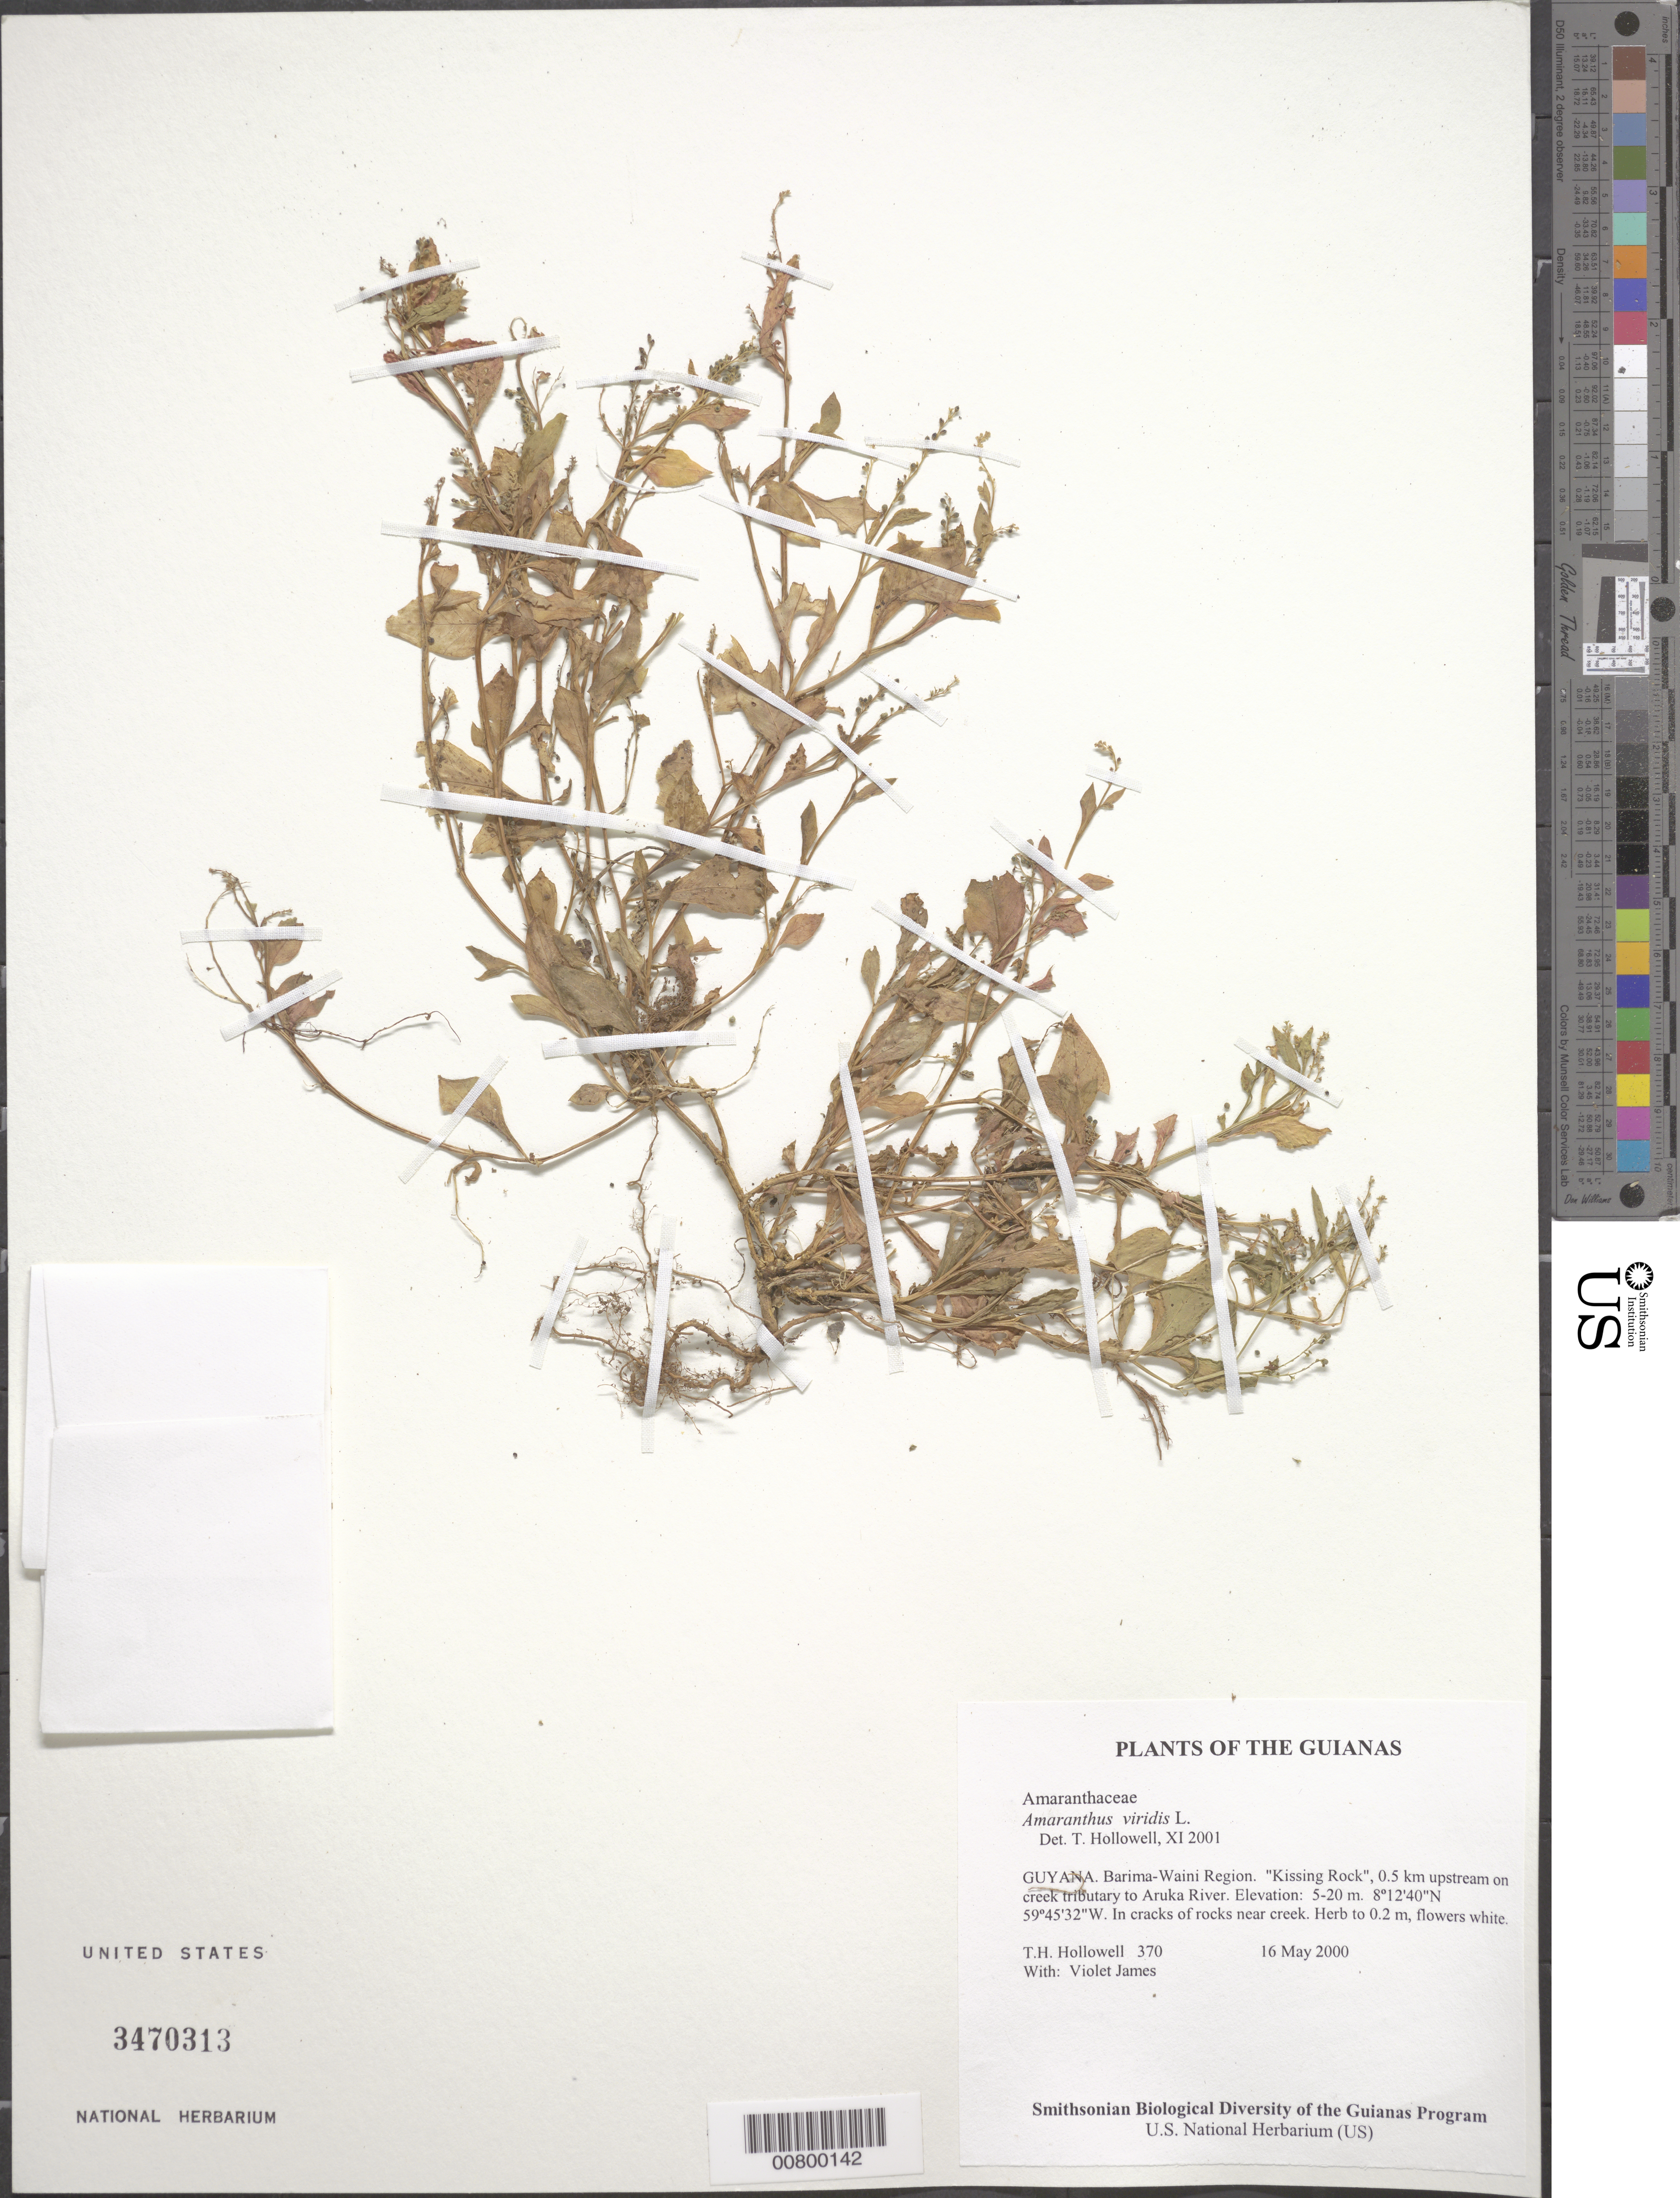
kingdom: Plantae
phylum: Tracheophyta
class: Magnoliopsida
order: Caryophyllales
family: Amaranthaceae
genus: Amaranthus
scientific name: Amaranthus viridis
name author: L.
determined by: Hollowell, T. H., (BOT), Smithsonian Institution - National Museum of Natural History (UNITED STATES)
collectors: T. Hollowell & V. James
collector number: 370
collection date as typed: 16 May 2000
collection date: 2000-05-16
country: Guyana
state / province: Barima-Waini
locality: "Kissing Rock", 0.5 km upstream on creek tributary to Aruka River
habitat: In cracks of rocks near creek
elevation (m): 5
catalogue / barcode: US 3470313